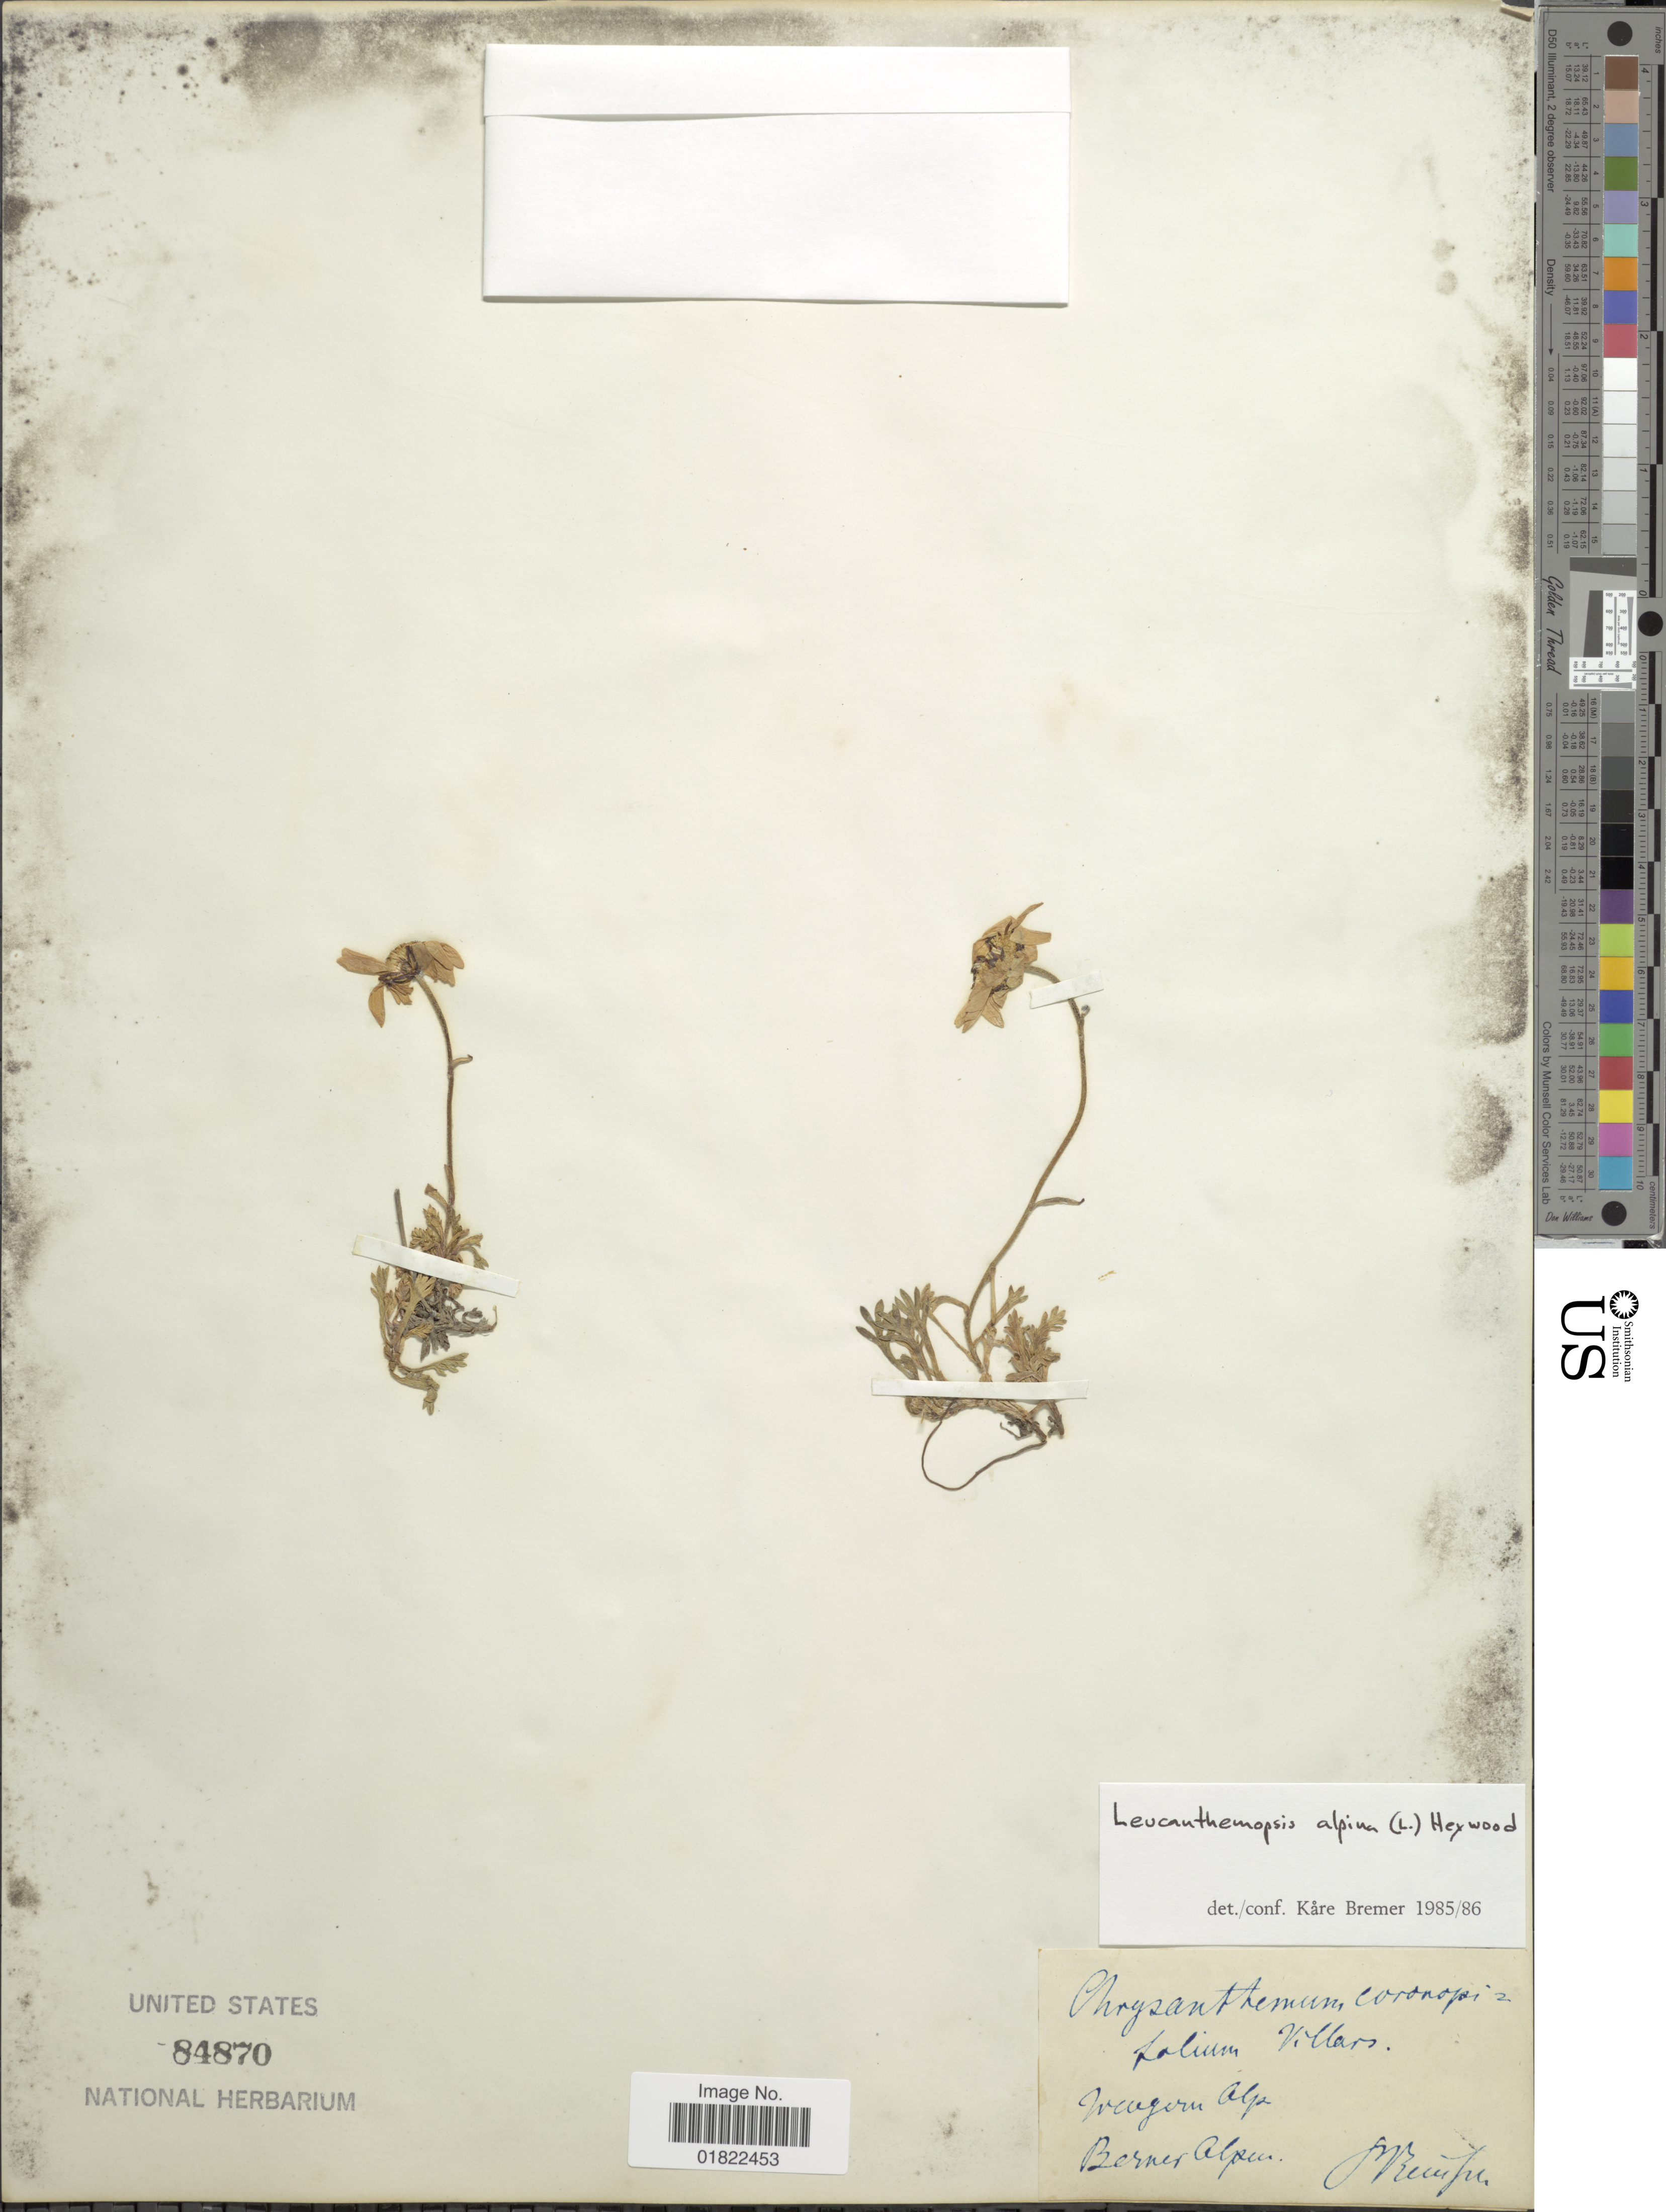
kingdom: Plantae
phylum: Tracheophyta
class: Magnoliopsida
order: Asterales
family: Asteraceae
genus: Leucanthemopsis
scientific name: Leucanthemopsis alpina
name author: (L.) Heywood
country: Switzerland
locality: Berner Alpen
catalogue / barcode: US 84870